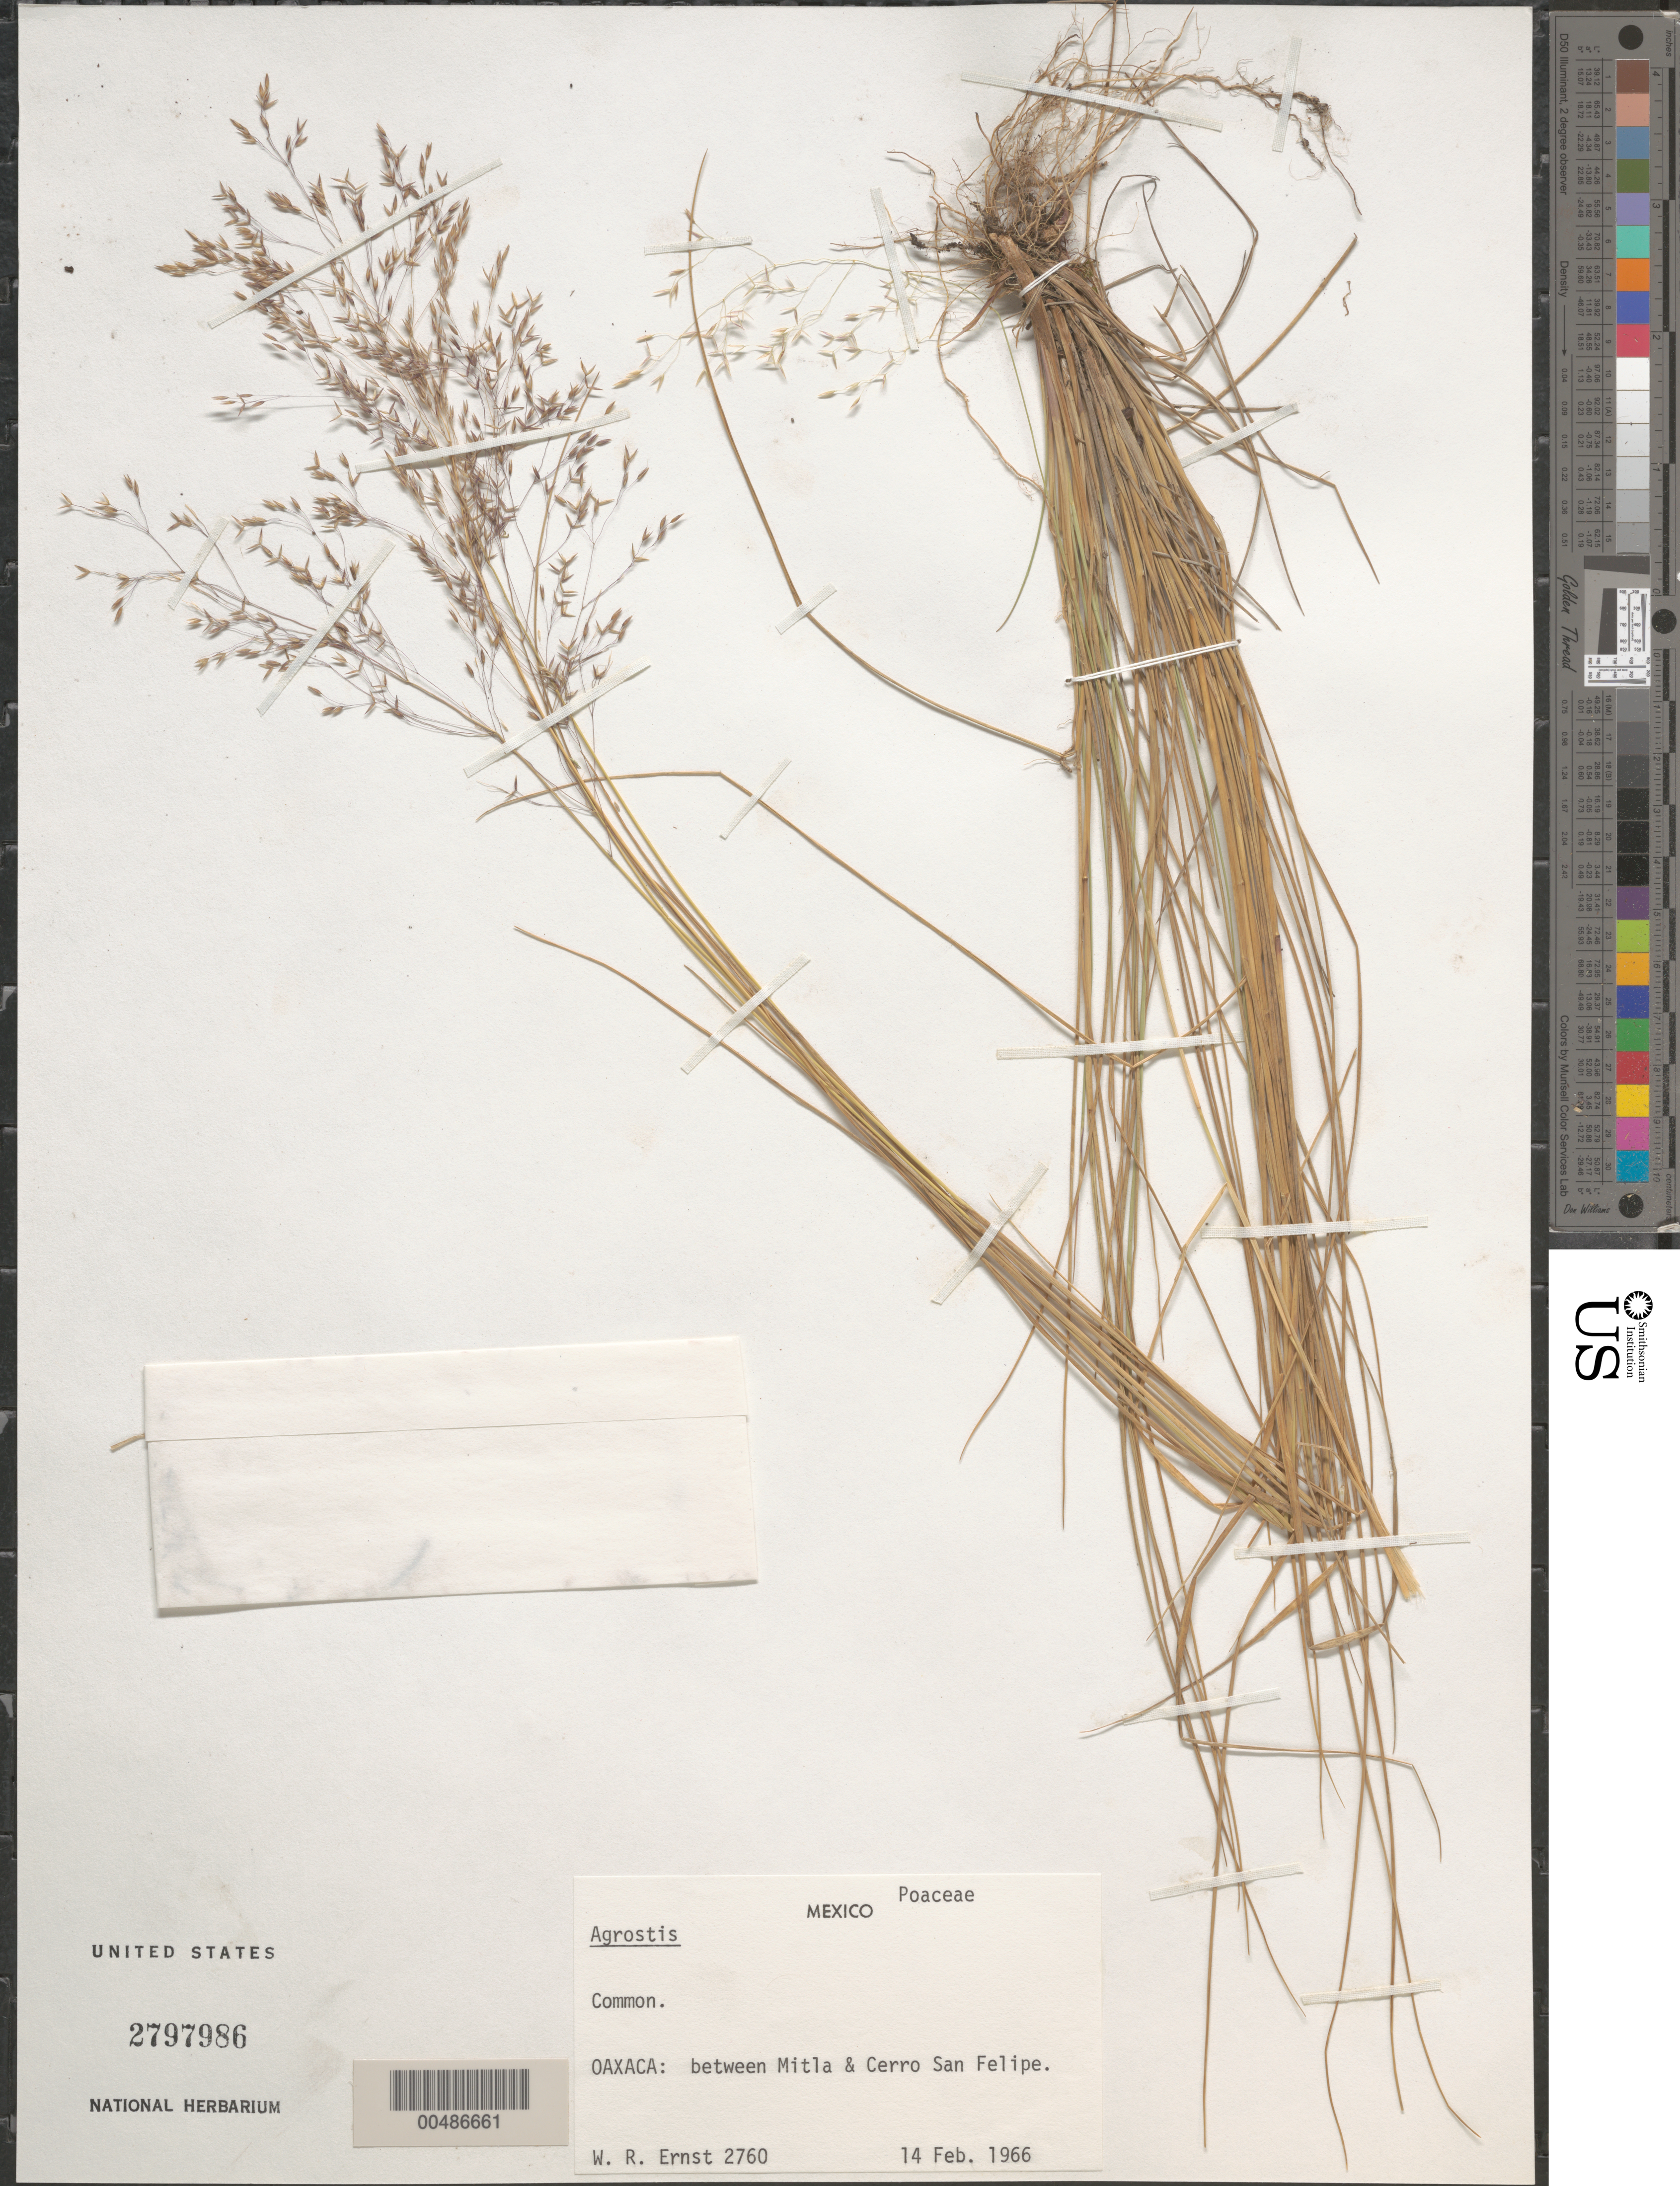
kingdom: Plantae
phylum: Tracheophyta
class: Liliopsida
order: Poales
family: Poaceae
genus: Agrostis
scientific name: Agrostis sp.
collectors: W. R. Ernst et al.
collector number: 2760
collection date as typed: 14 Feb 1966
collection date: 1966-02-14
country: Mexico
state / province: Oaxaca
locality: Between Mitla & Cerro San Felipe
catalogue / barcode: US 2797986